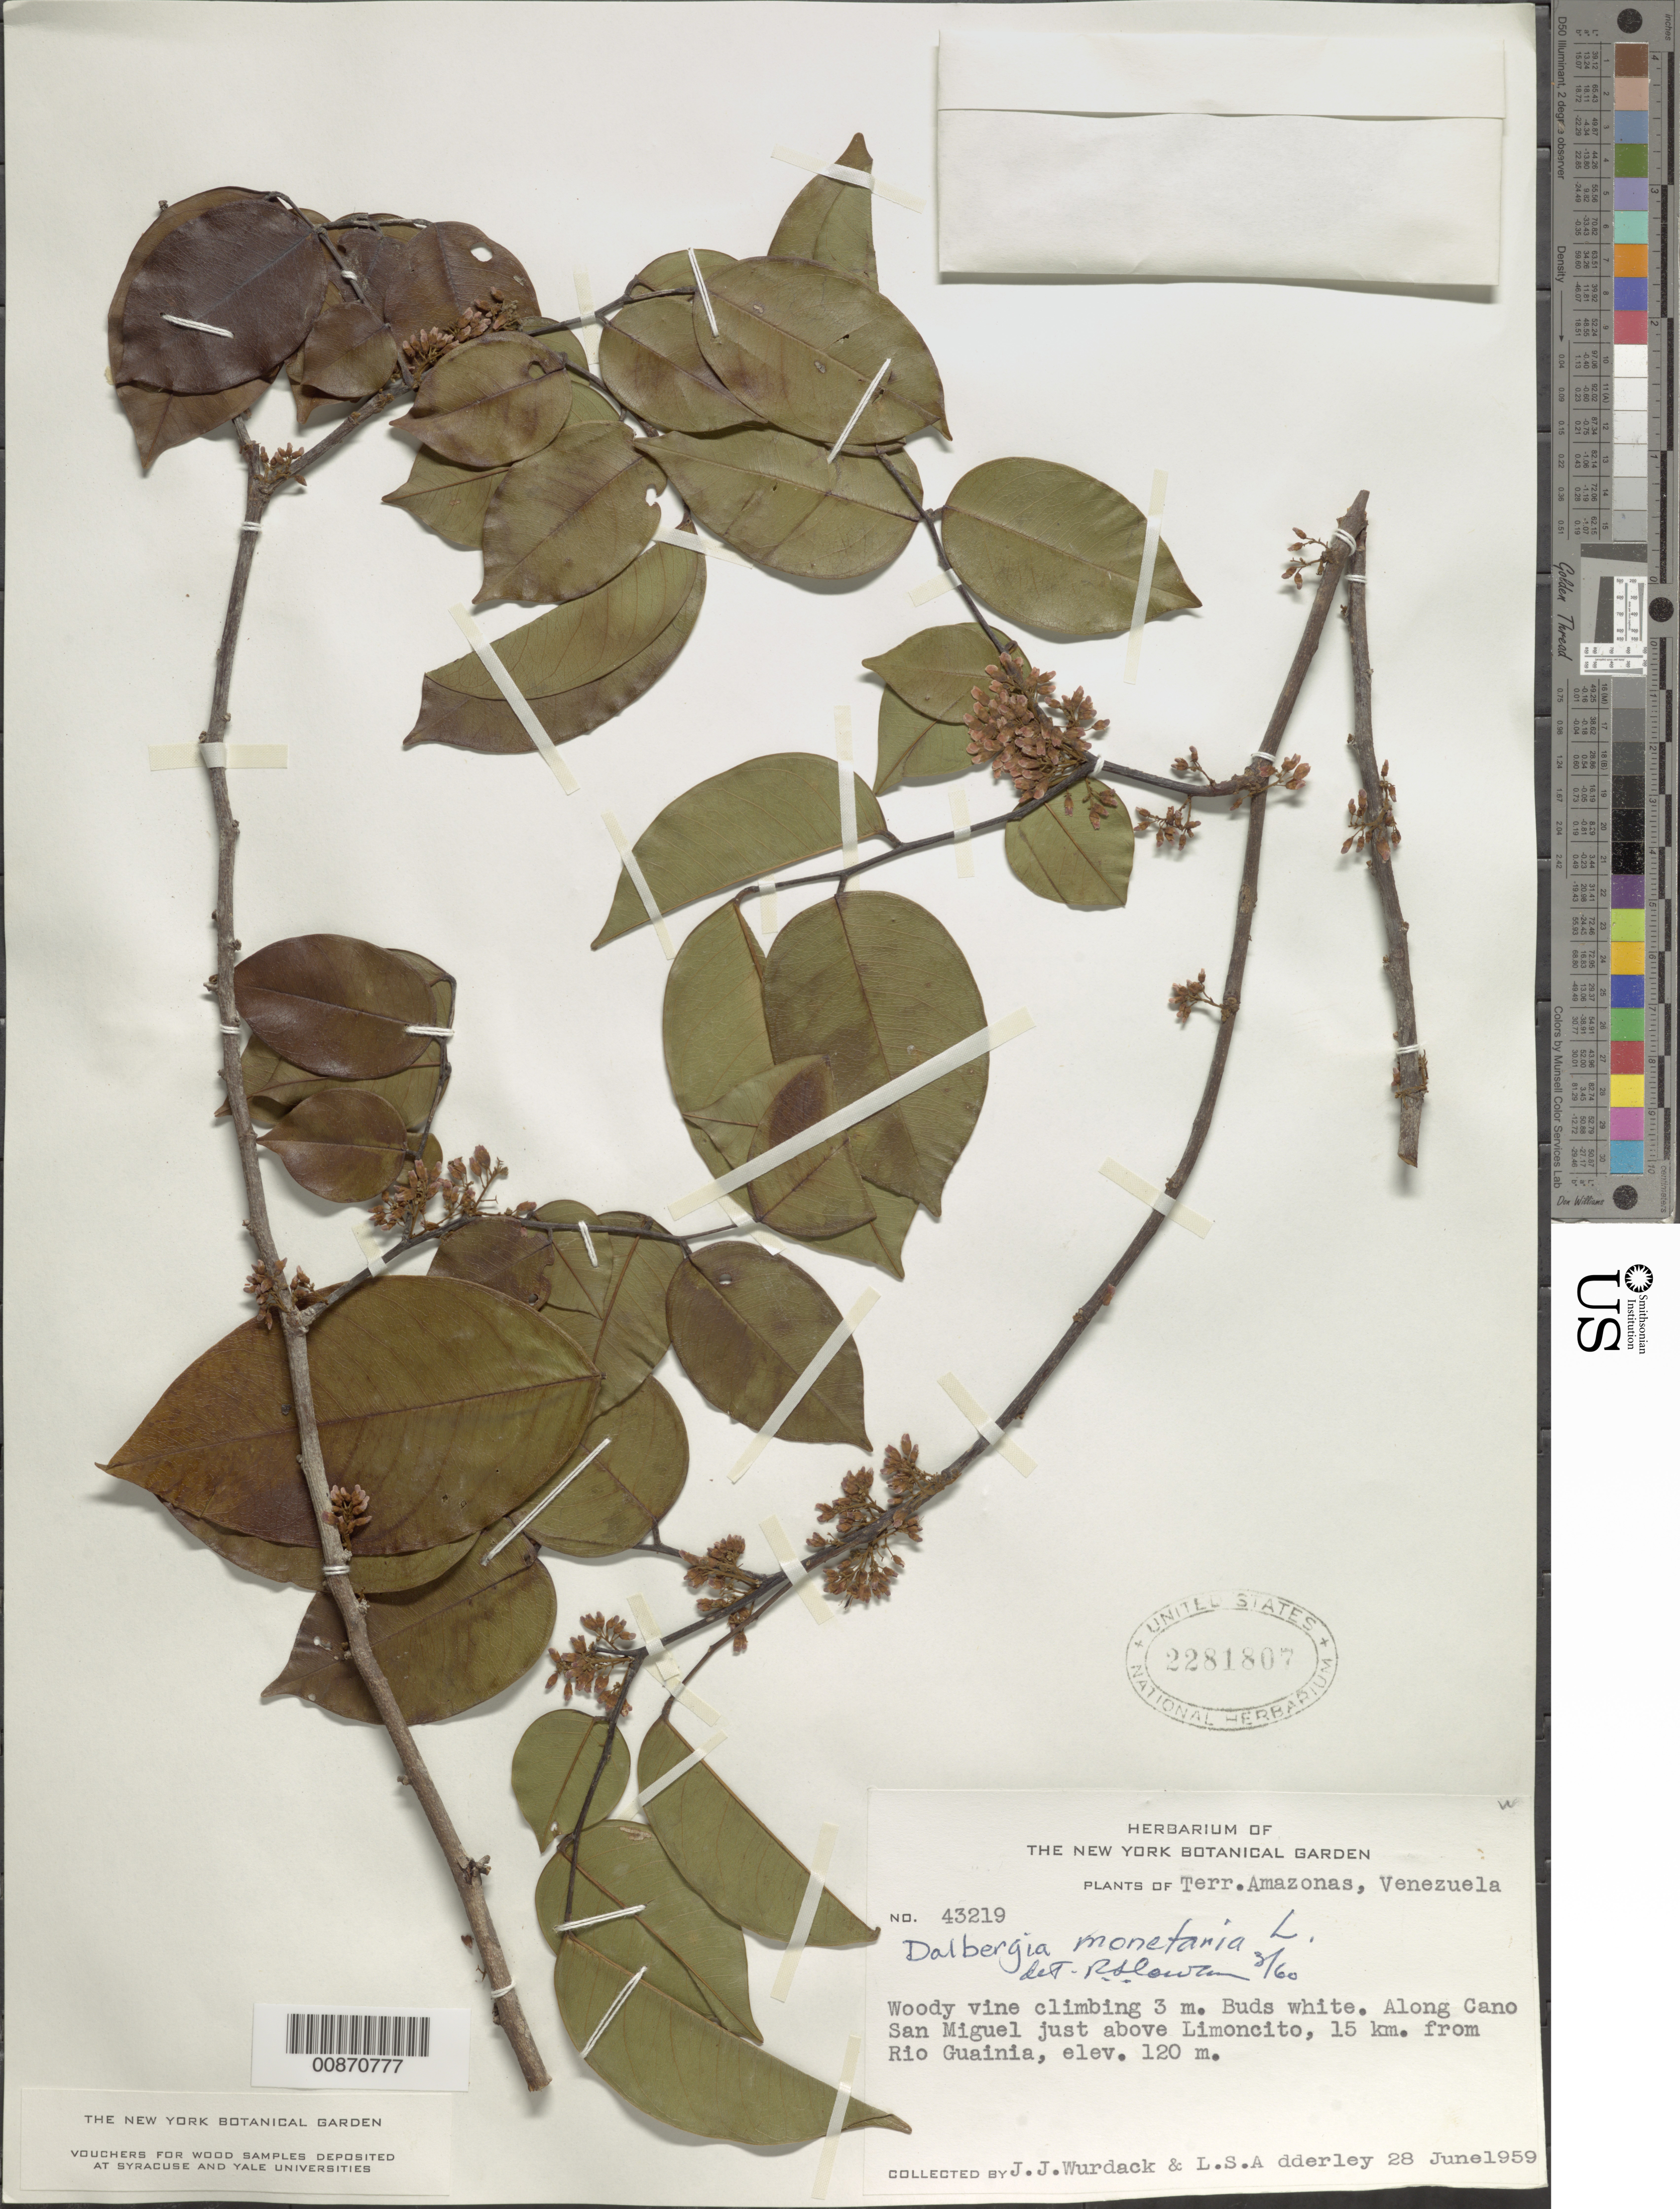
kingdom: Plantae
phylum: Tracheophyta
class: Magnoliopsida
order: Fabales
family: Fabaceae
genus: Dalbergia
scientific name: Dalbergia monetaria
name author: L. f.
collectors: J. J. Wurdack & L. S. Adderley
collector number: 43219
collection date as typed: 28-Jun-59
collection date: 1959-06-28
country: Venezuela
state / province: Amazonas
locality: Caño San Miguel, just above Limoncito (15 km from Río Guainia)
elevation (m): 100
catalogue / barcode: US 2281807